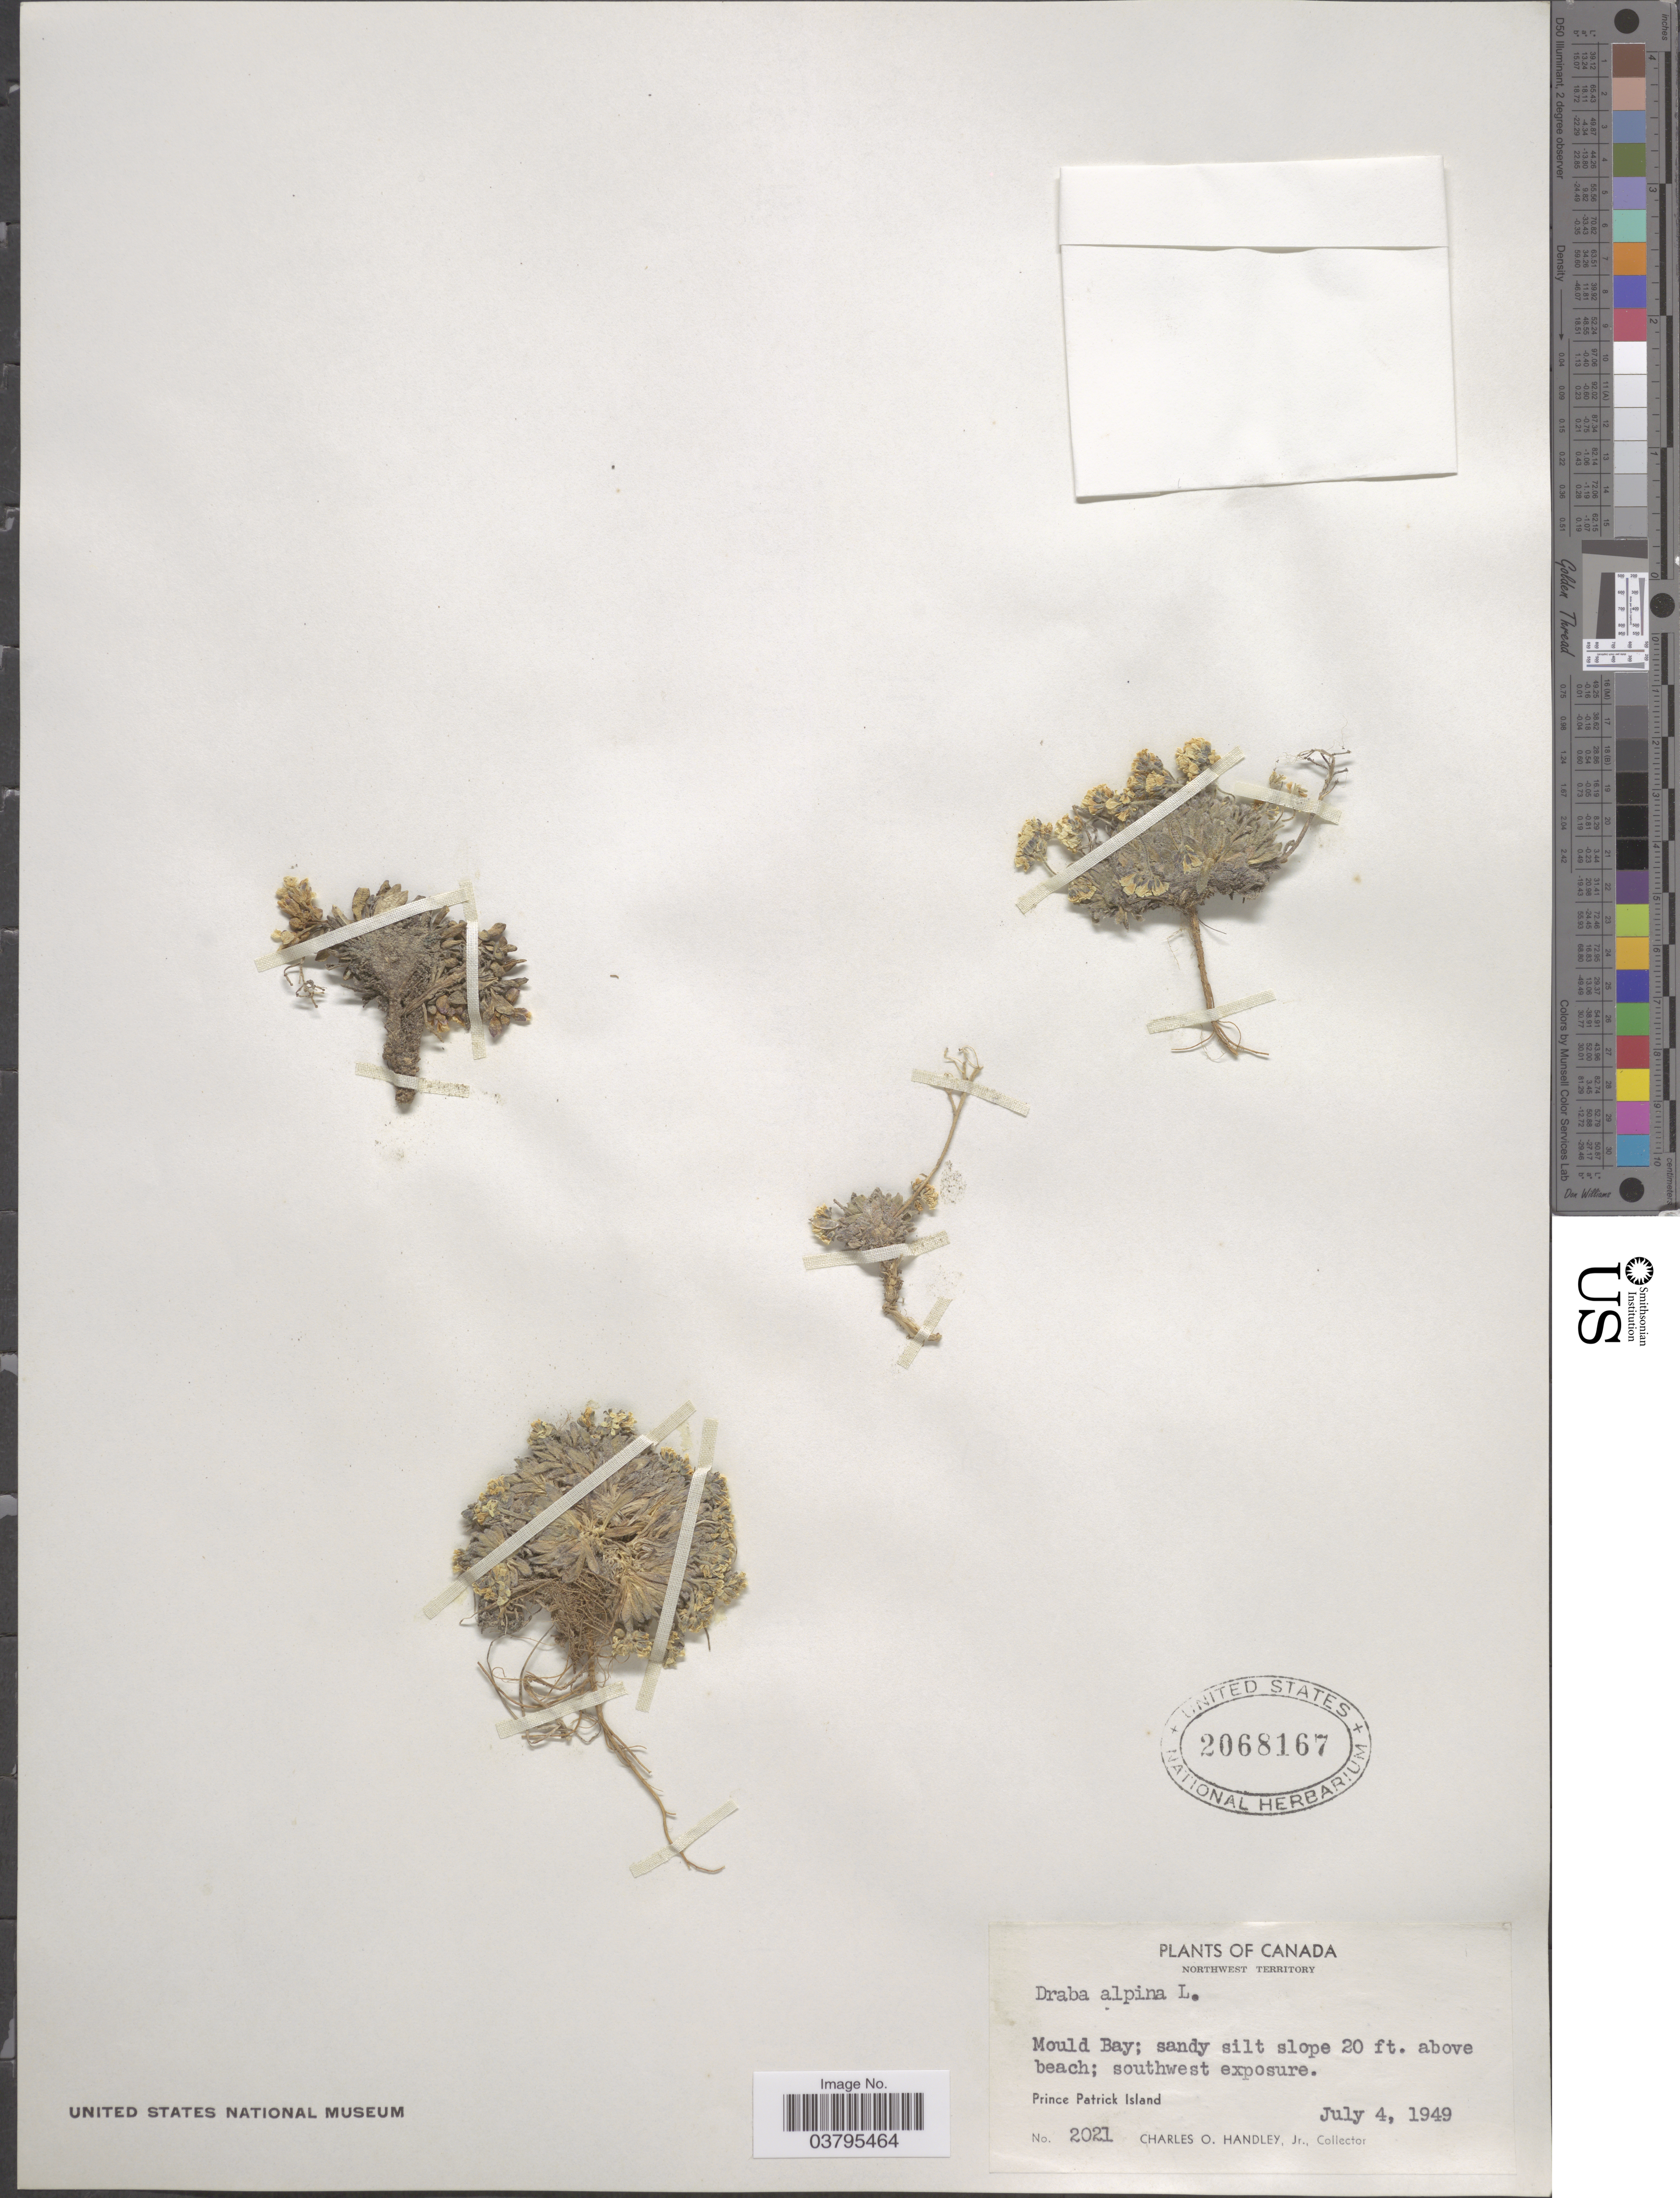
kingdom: Plantae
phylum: Tracheophyta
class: Magnoliopsida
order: Brassicales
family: Brassicaceae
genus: Draba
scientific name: Draba alpina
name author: L.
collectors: C. Handley Jr.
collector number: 2021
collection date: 1949-07-04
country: Canada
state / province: Northwest Territories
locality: Northwest Territory. Mould Bay; sandy silt slope above beach; southwest exposure. Prince Patrick Island.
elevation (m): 6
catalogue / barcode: US 2068167